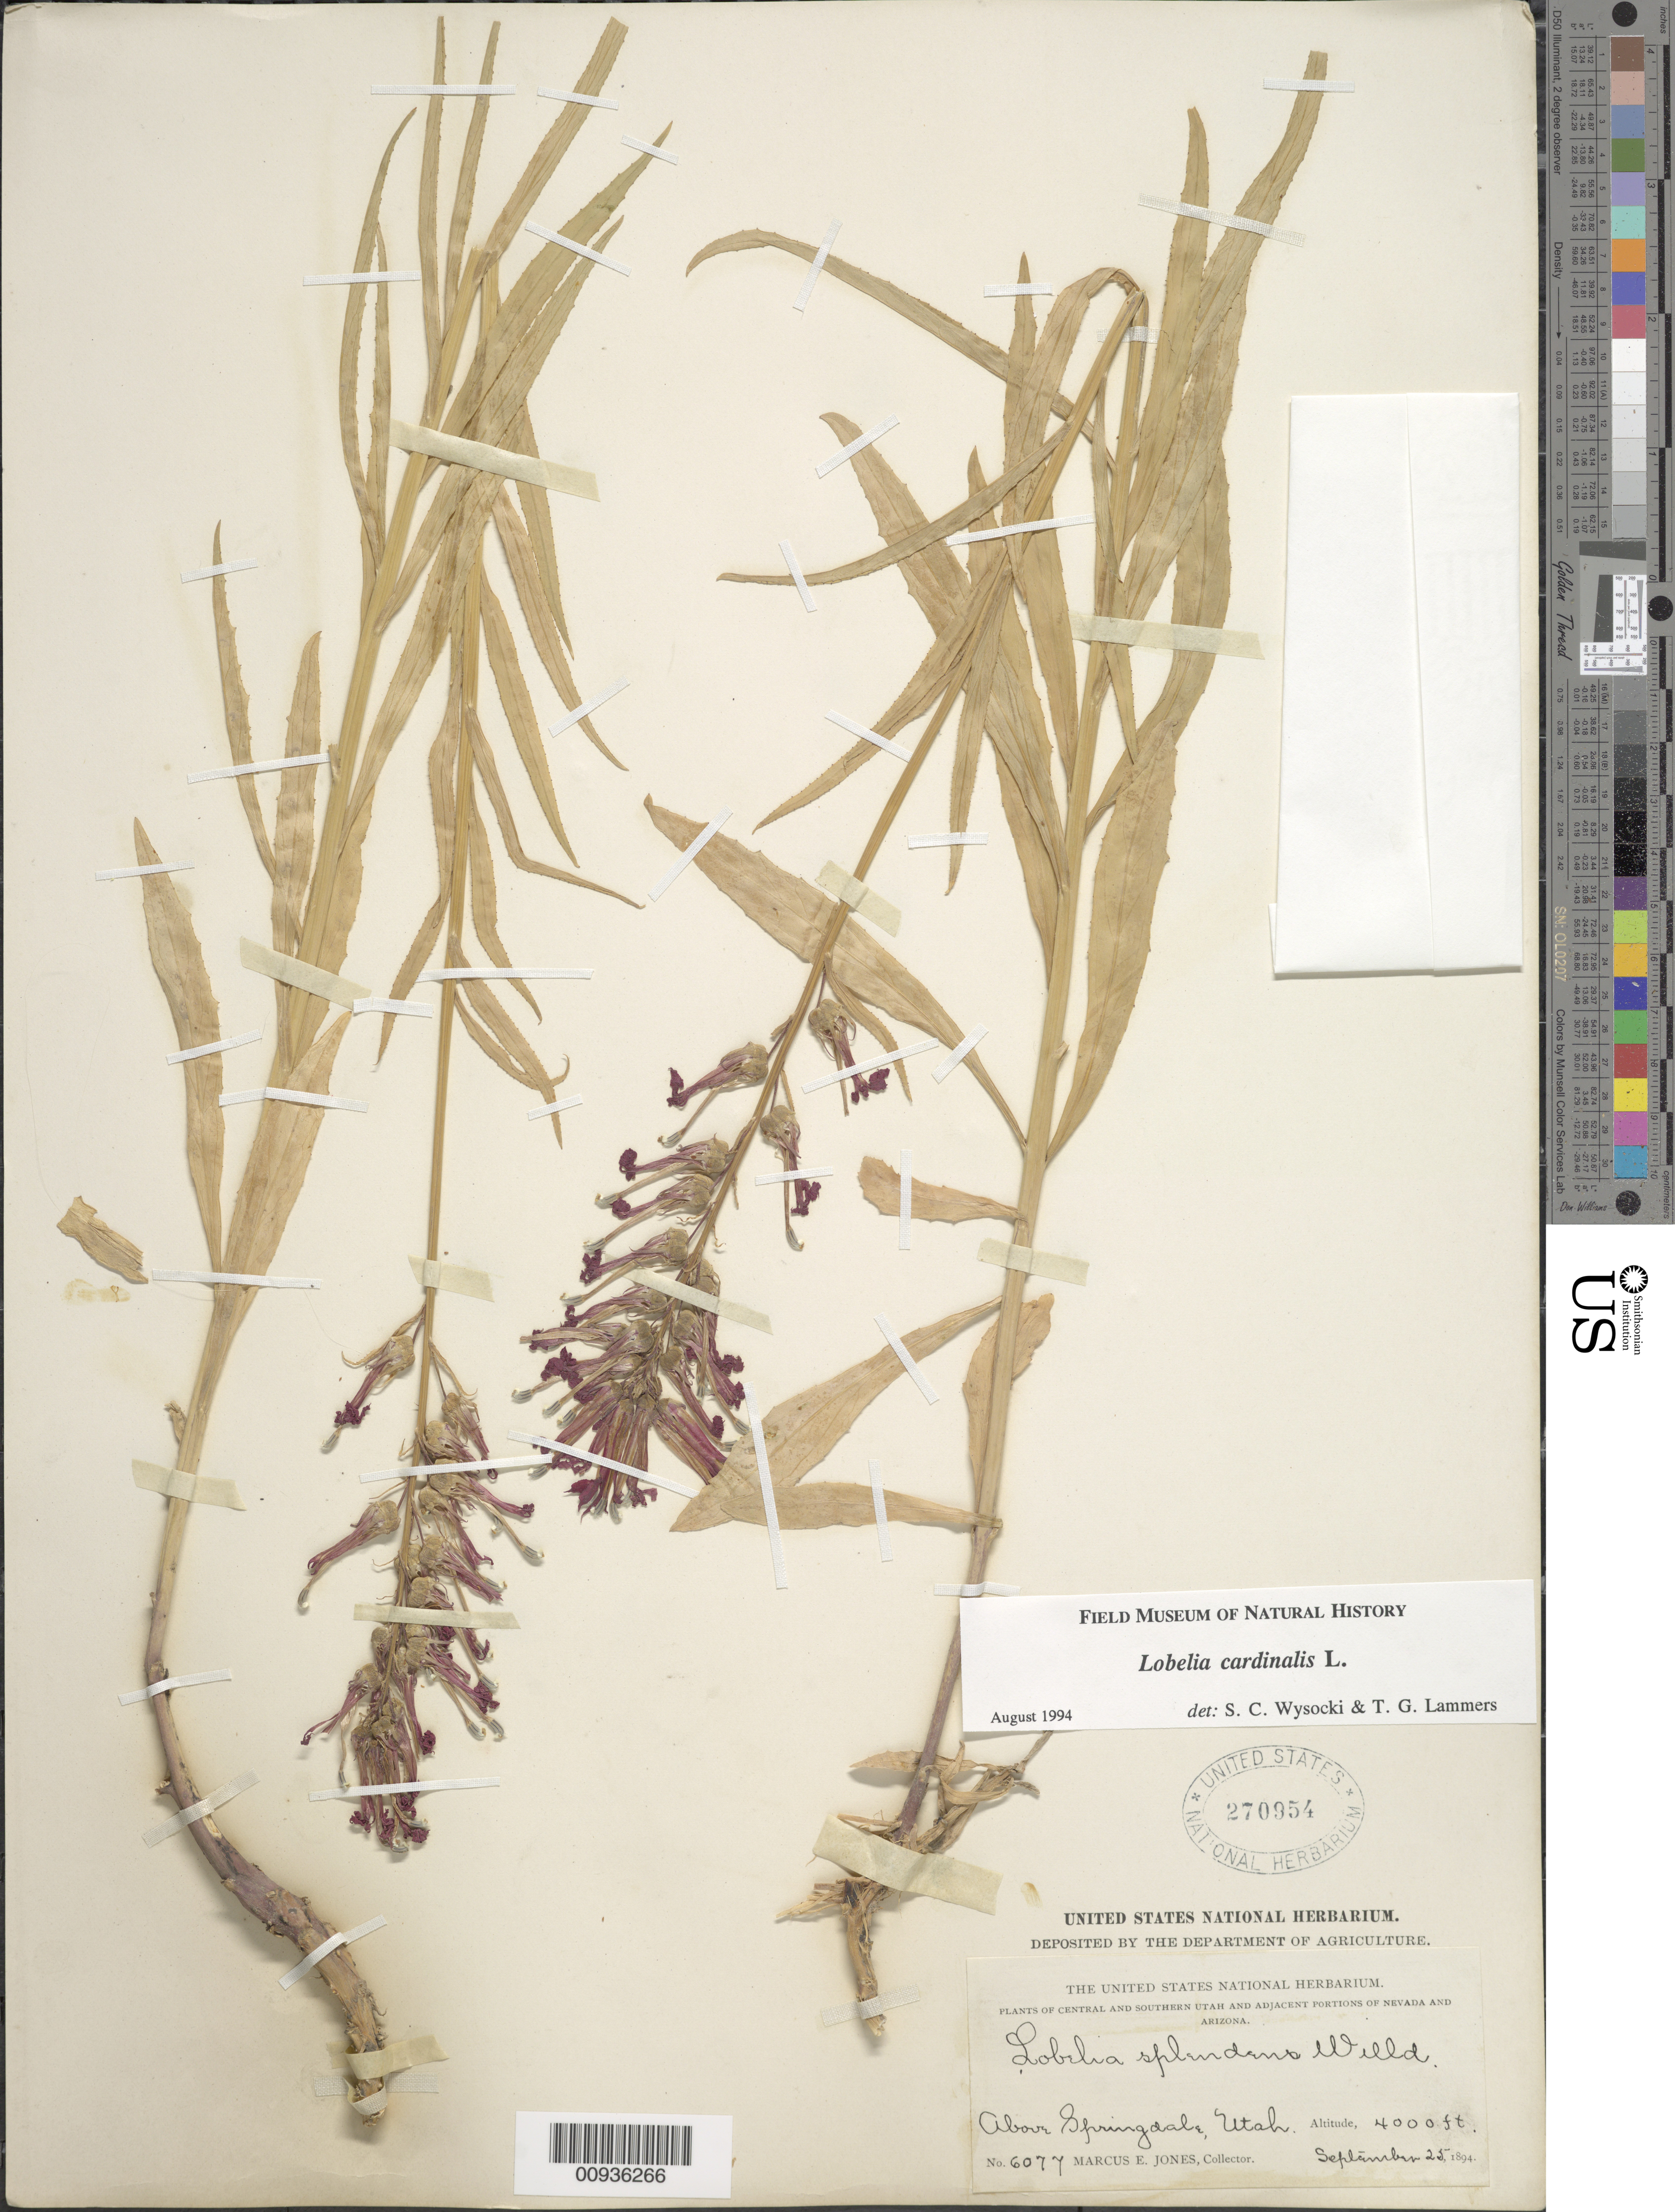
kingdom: Plantae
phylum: Tracheophyta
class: Magnoliopsida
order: Asterales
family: Campanulaceae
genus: Lobelia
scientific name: Lobelia cardinalis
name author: L.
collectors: M. E. Jones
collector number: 6077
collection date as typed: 25 Sep 1894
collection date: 1894-09-25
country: United States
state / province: Utah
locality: Springdale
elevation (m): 1219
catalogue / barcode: US 270954